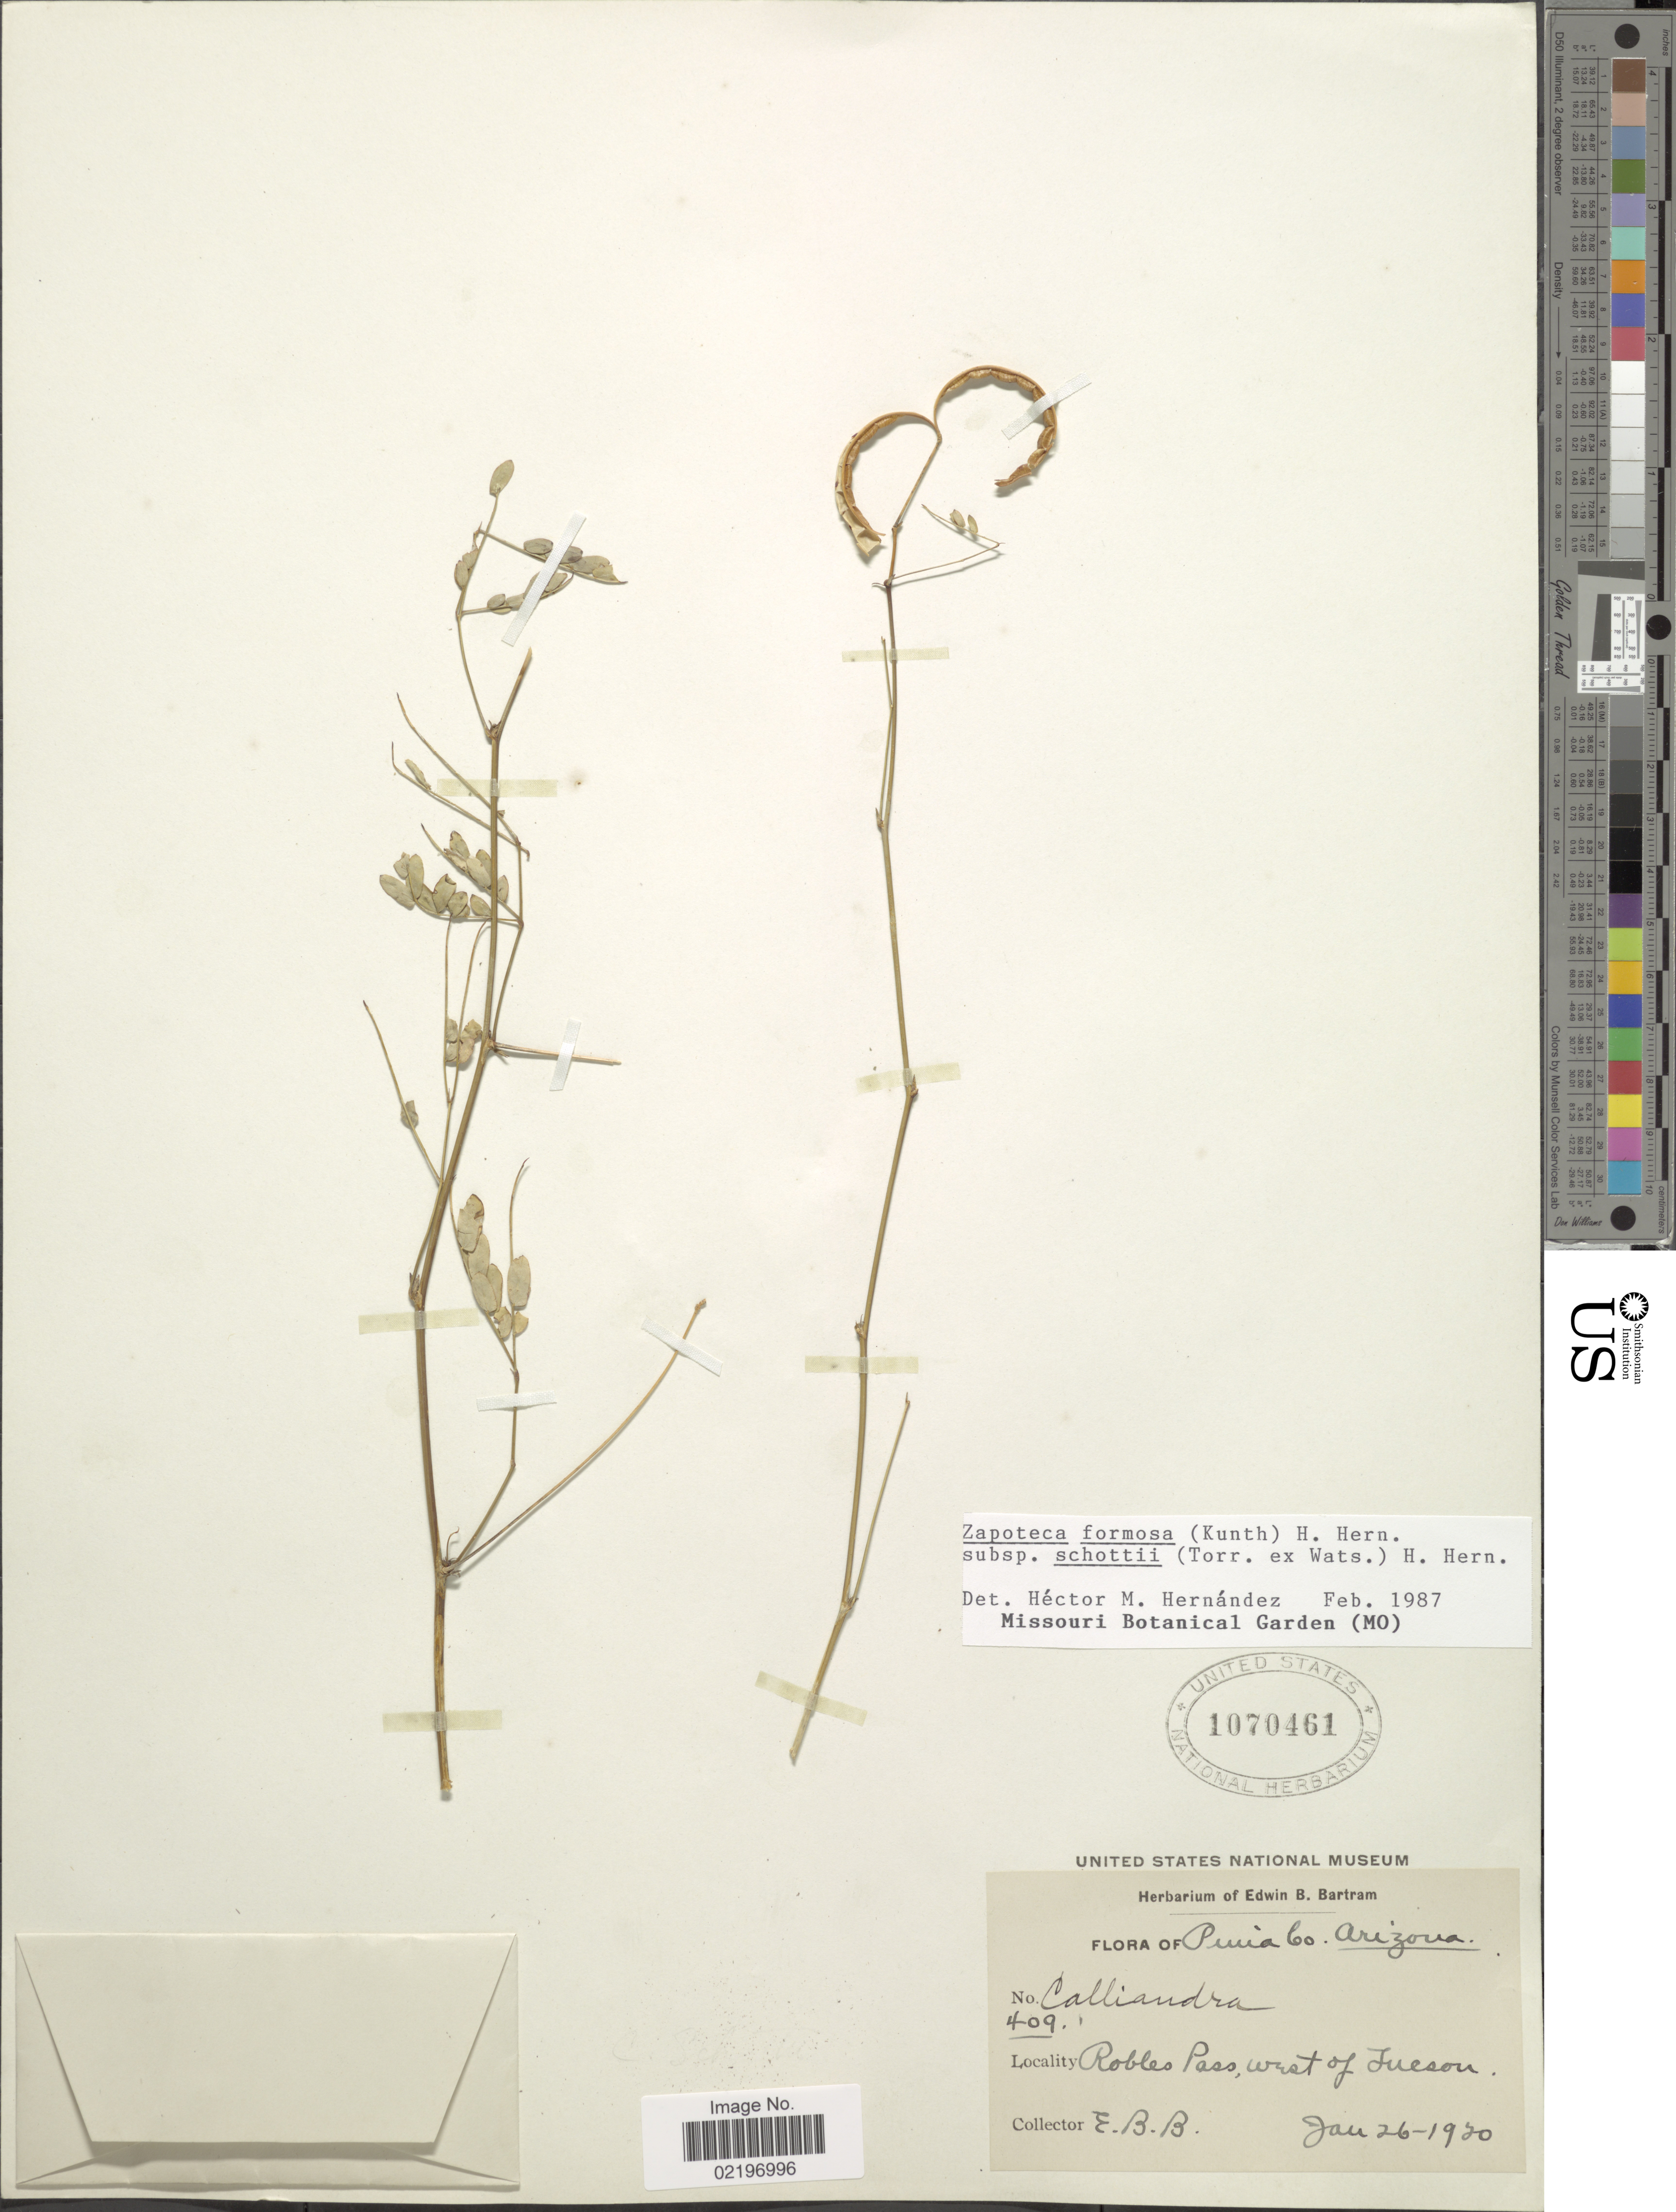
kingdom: Plantae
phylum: Tracheophyta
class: Magnoliopsida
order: Fabales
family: Fabaceae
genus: Zapoteca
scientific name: Zapoteca formosa subsp. schottii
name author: (Torr. ex S. Watson) H.M. Hern.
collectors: E. B. Bartram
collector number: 409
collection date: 1920-01-26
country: United States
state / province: Arizona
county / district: Pima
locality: Pima . Robles Pass, west of Tucson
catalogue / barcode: US 1070461